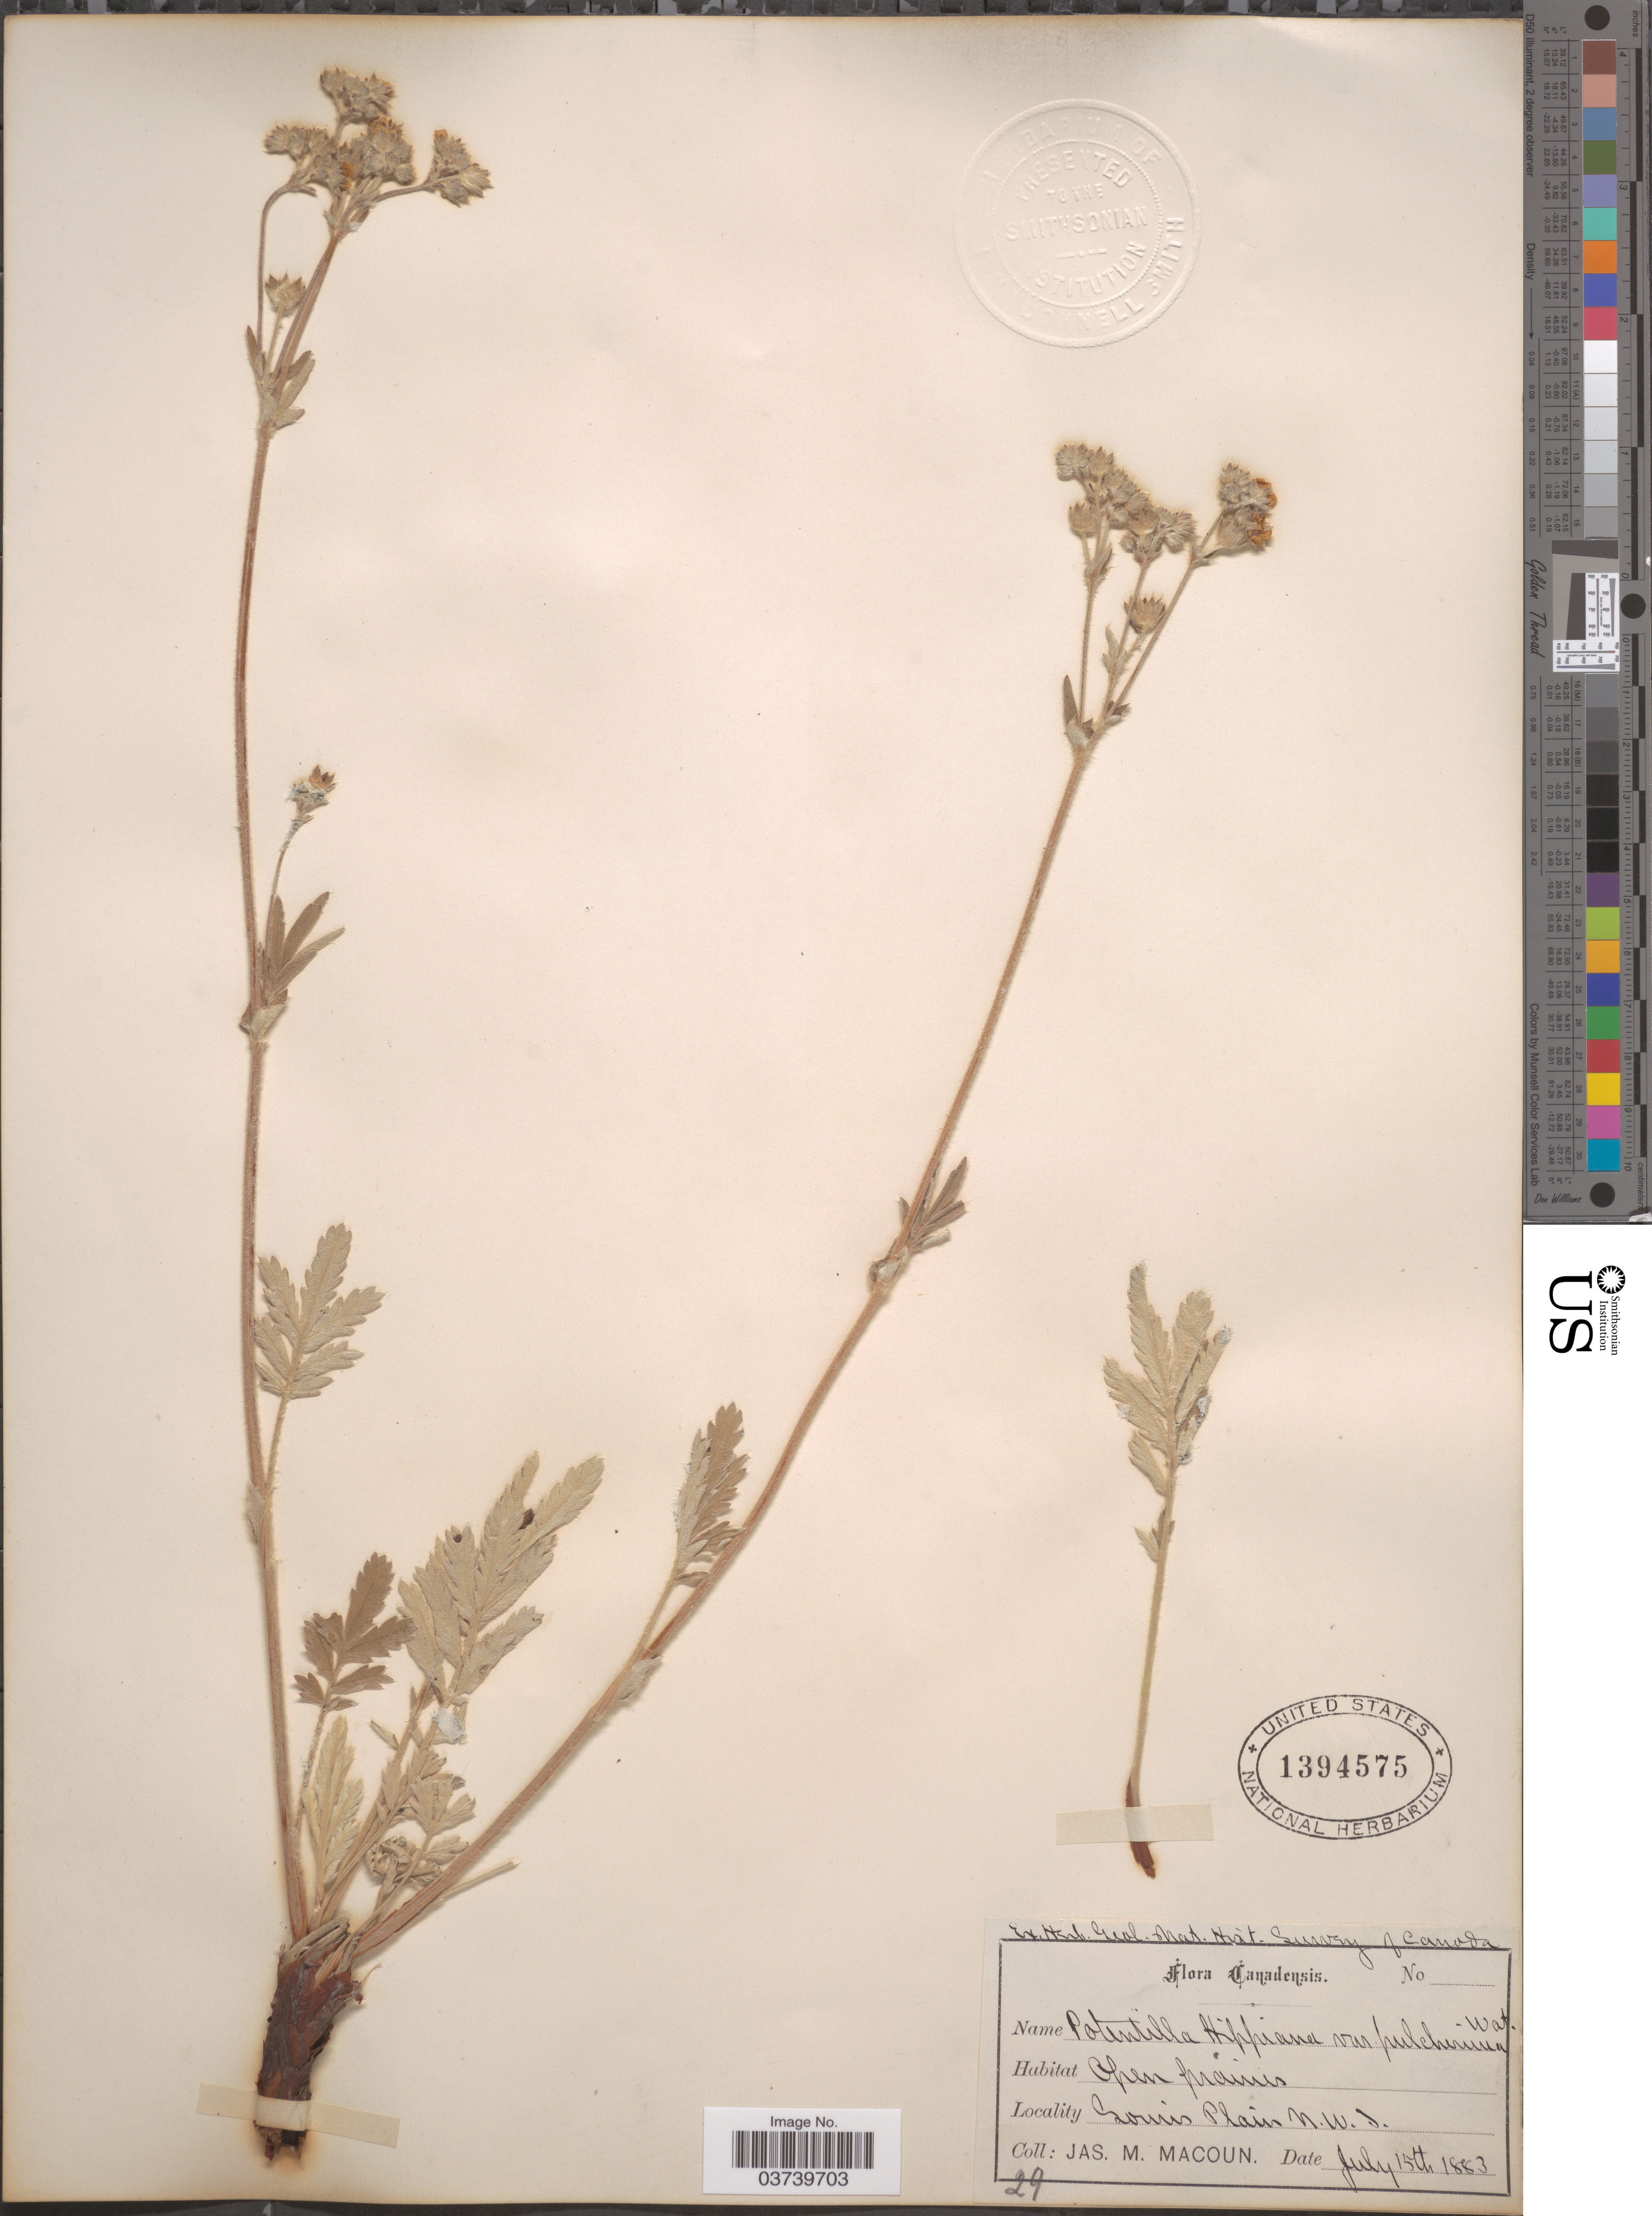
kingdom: Plantae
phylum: Tracheophyta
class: Magnoliopsida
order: Rosales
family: Rosaceae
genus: Potentilla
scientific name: Potentilla hippiana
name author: Lehm.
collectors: J. M. Macoun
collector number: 29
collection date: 1883-07-15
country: Canada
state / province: Northwest Territories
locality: Souris Plain, N.W.T.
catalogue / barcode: US 1394575